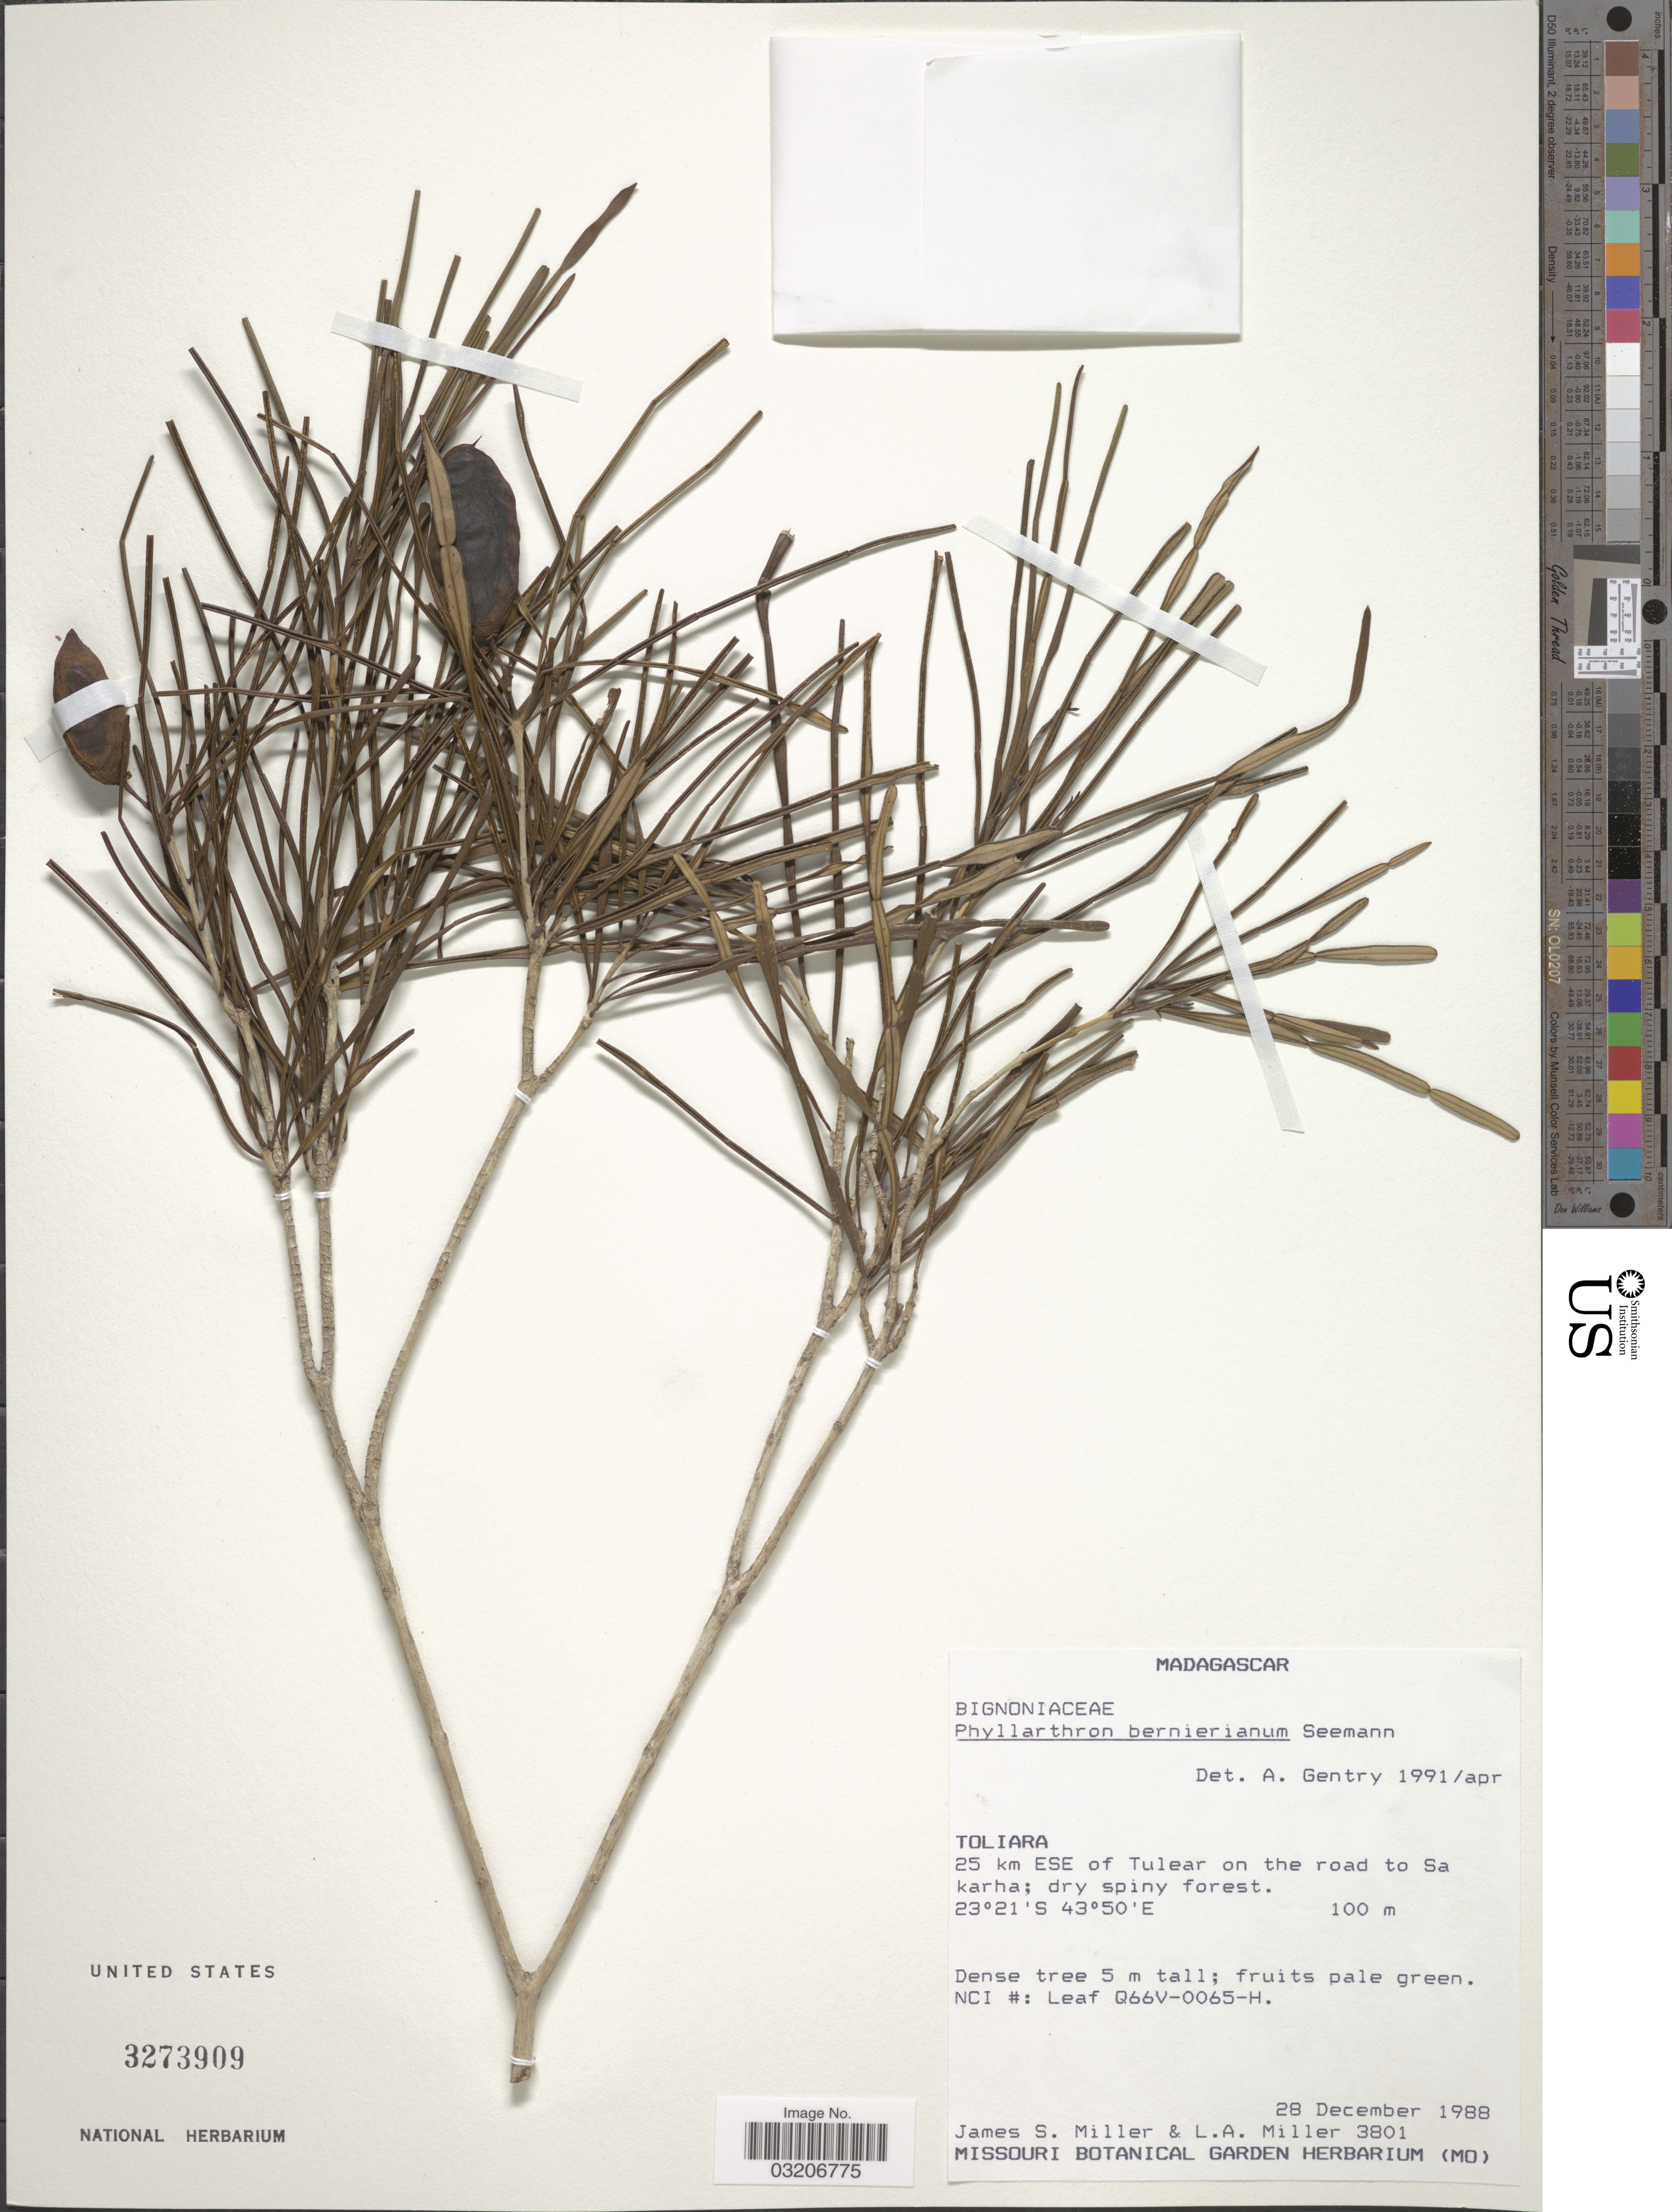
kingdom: Plantae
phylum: Tracheophyta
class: Magnoliopsida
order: Lamiales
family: Bignoniaceae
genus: Phyllarthron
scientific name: Phyllarthron bernierianum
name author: Seem.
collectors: J. S. Miller & L. A. Miller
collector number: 3801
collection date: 1988-12-28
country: Madagascar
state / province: Atsimo-Andrefana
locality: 25 km ESE of Tulear on the road to Sa karha.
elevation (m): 100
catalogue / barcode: US 3273909